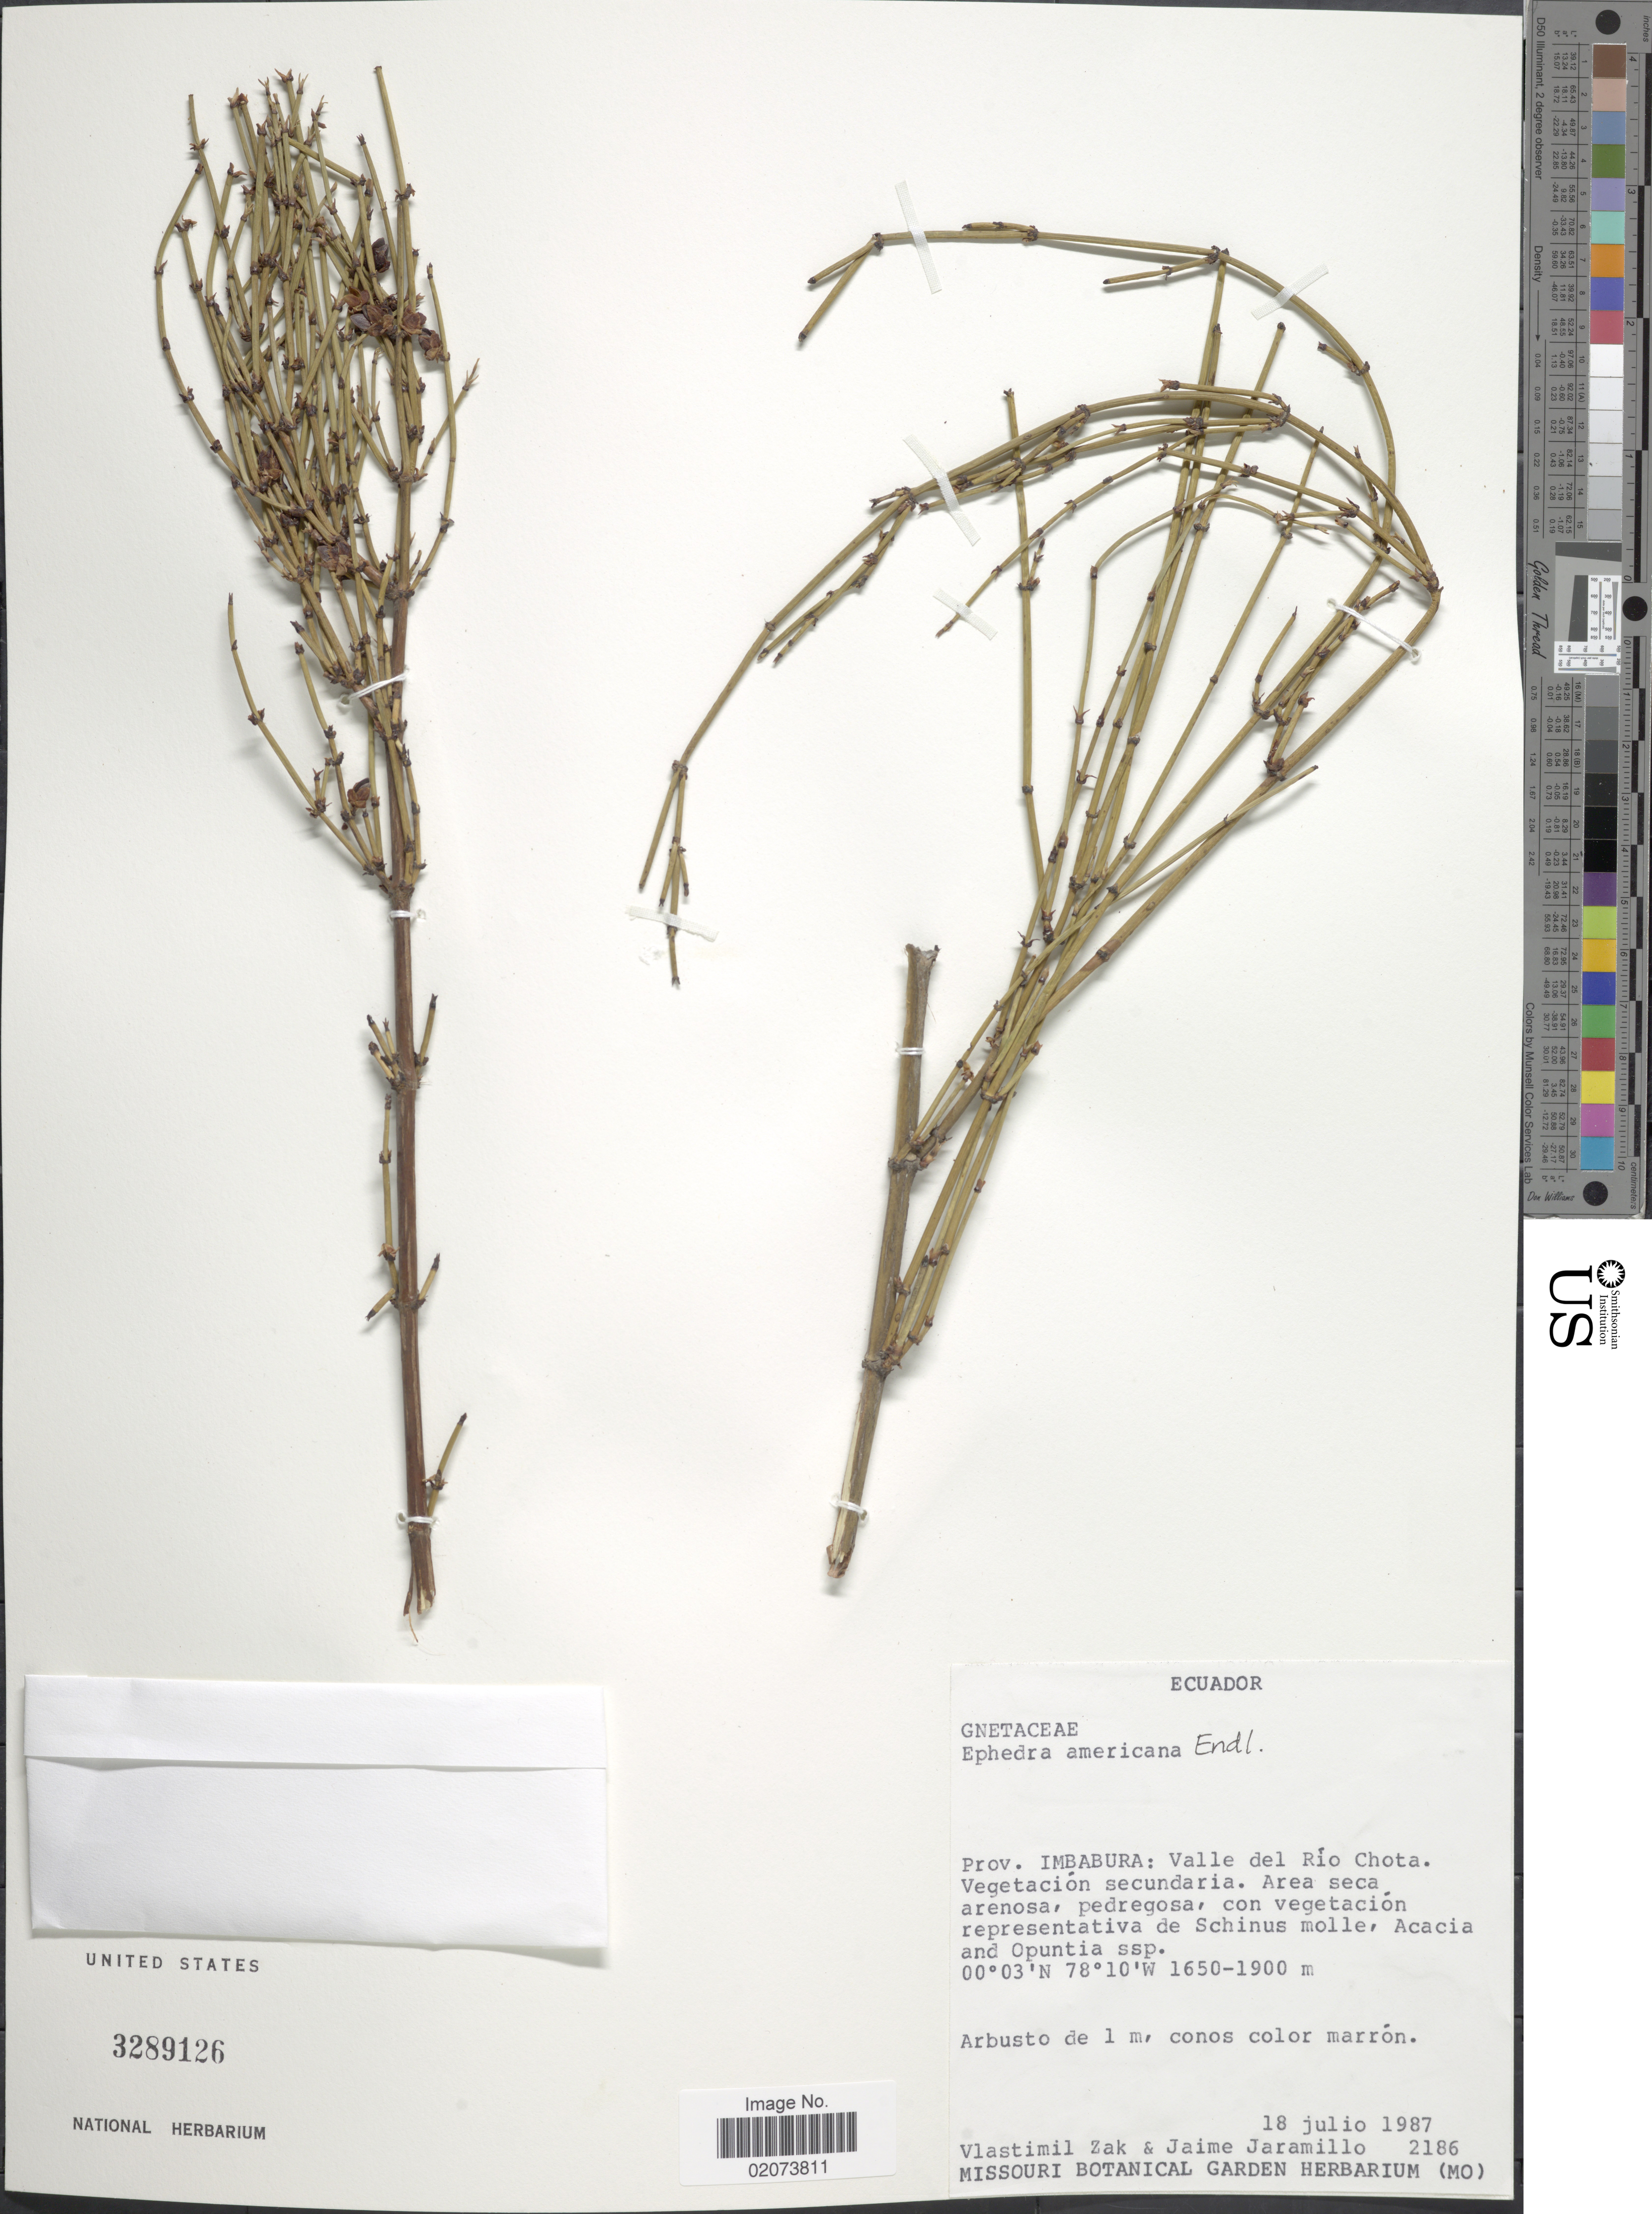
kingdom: Plantae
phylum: Tracheophyta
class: Gnetopsida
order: Ephedrales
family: Ephedraceae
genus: Ephedra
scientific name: Ephedra americana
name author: Humb. & Bonpl. ex Willd.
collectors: V. Zak & J. Jaramillo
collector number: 2186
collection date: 1987-07-18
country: Ecuador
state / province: Imbabura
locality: Prov. Imbabura: Valle del Rio Chota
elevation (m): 1650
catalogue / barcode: US 3289126